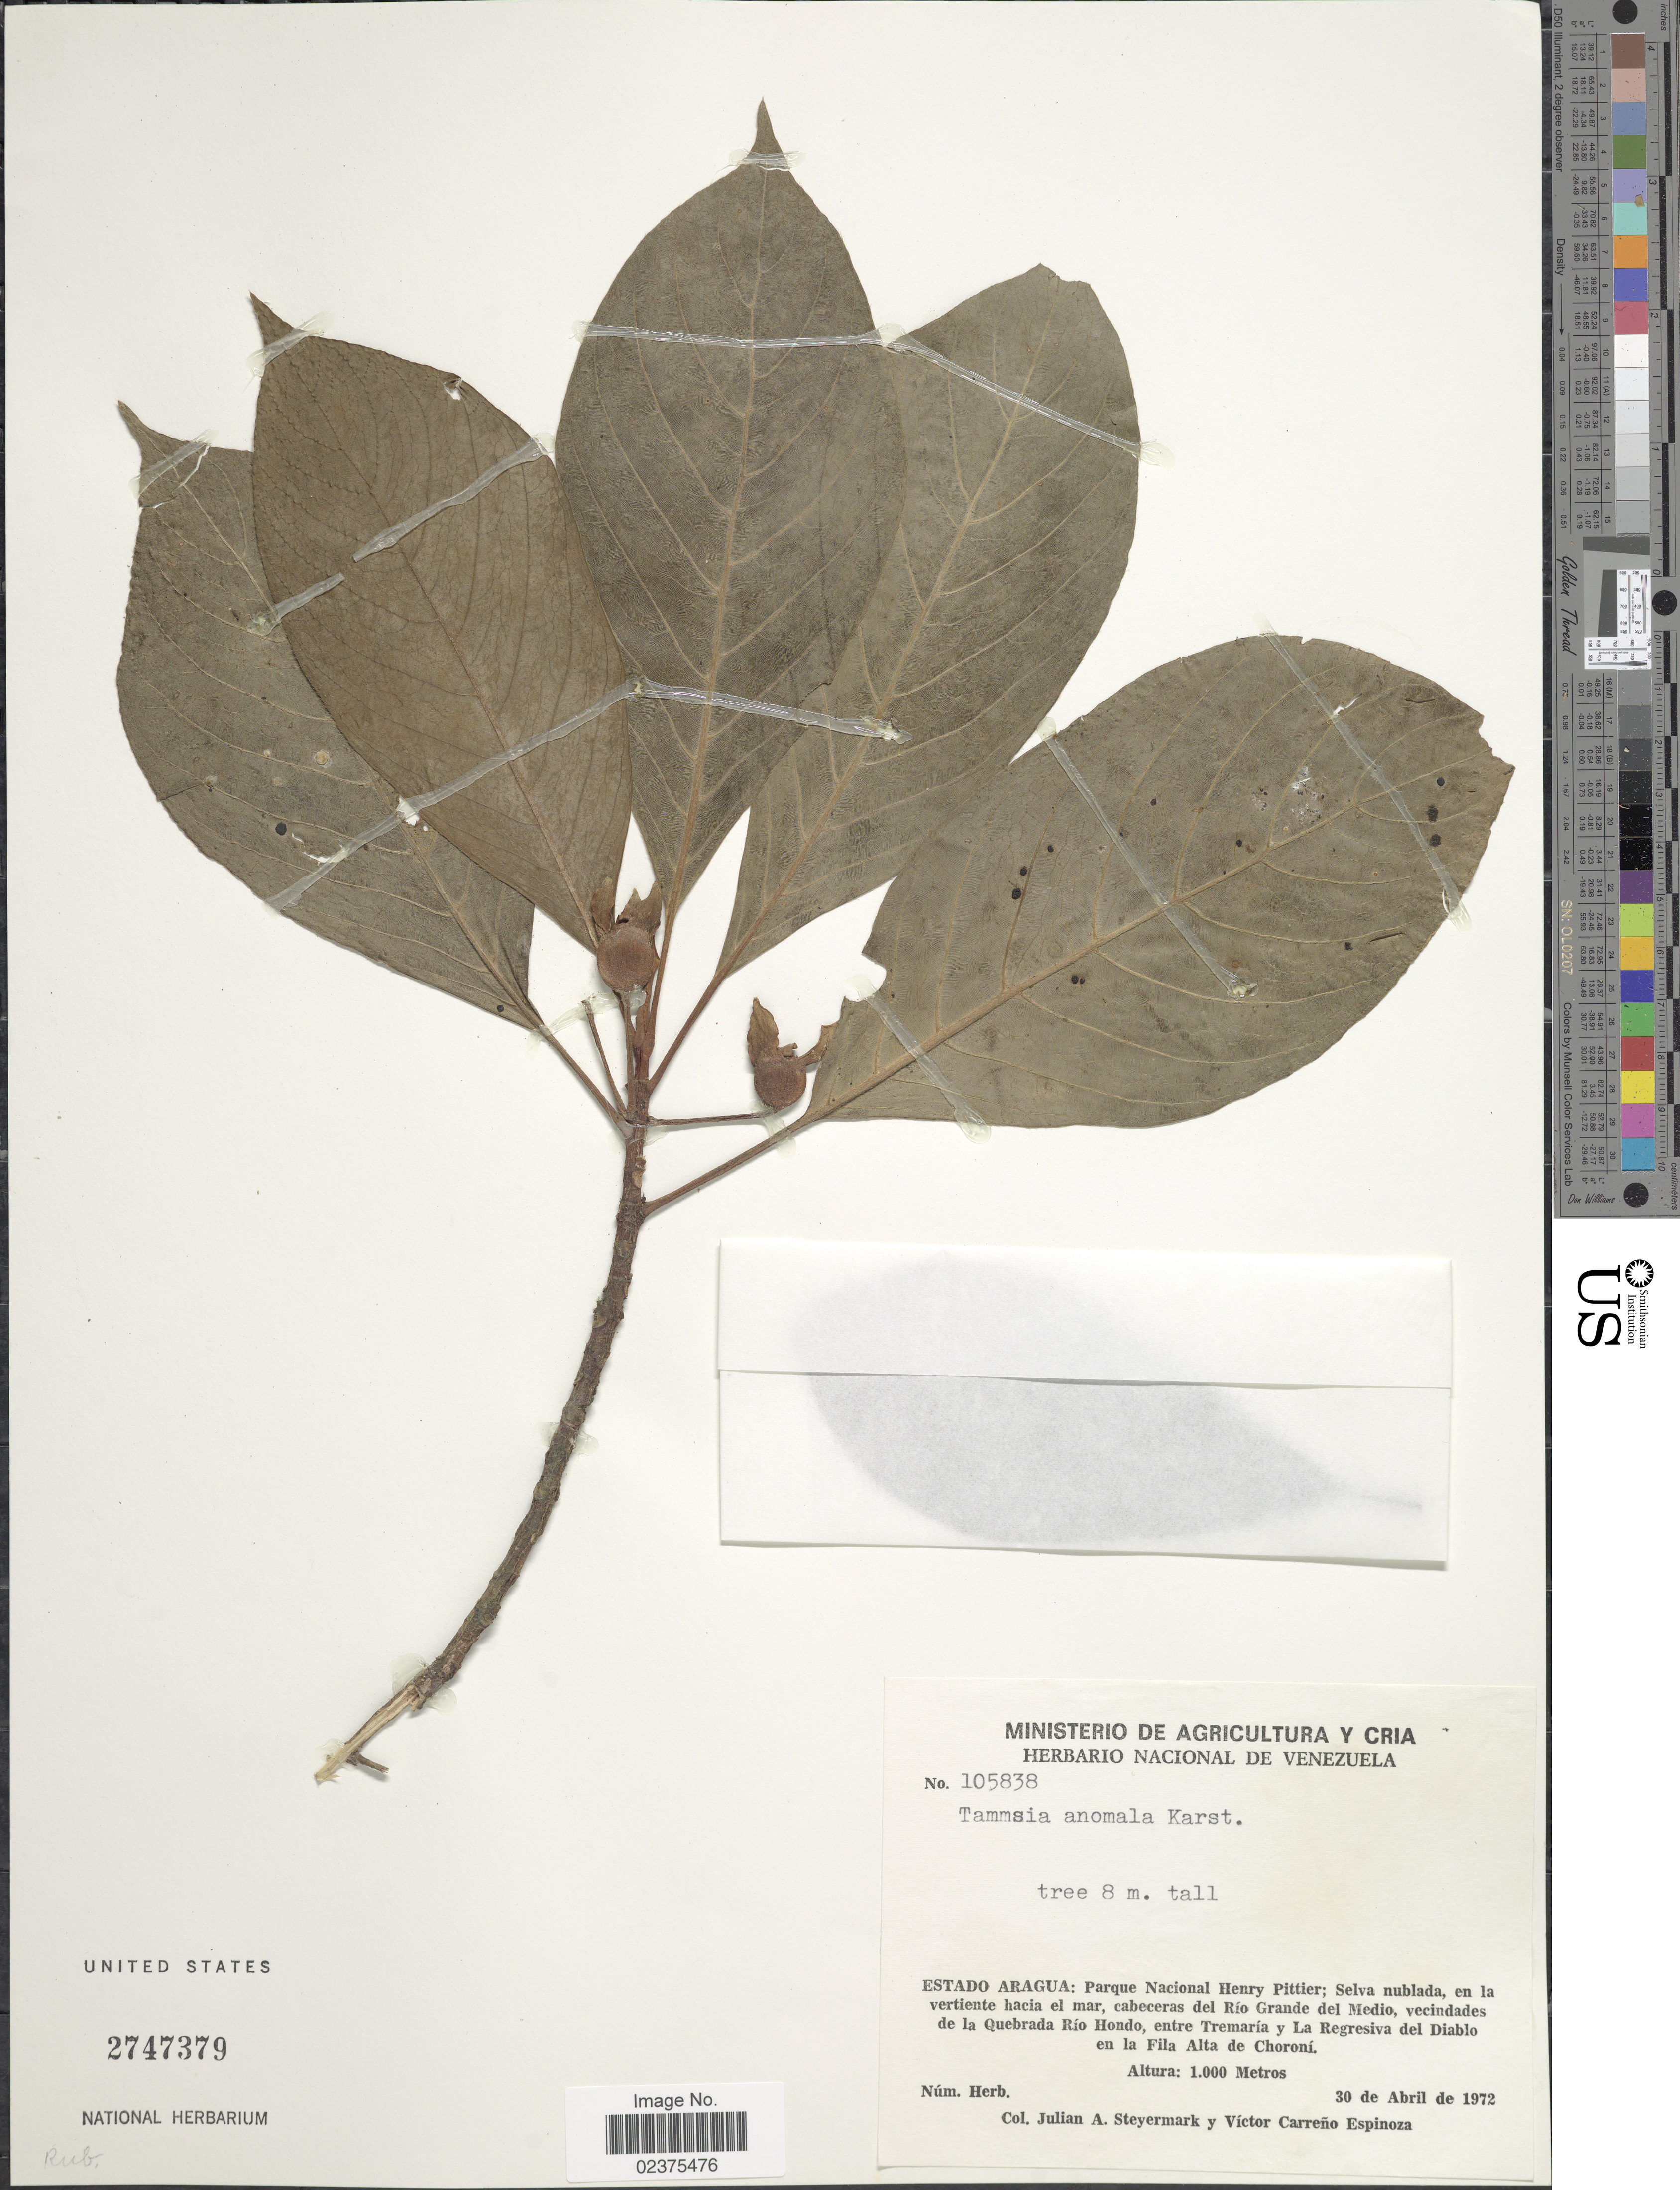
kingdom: Plantae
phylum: Tracheophyta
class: Magnoliopsida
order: Gentianales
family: Rubiaceae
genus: Tammsia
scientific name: Tammsia anomala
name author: (H. Karst.) H. Karst.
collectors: J. Steyermark & V. Carreño E.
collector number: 105838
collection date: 1972-04-30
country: Venezuela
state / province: Aragua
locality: Estado Aragua: Parque Nacional Henry Pittier: Selva nublada, en la vertiente hacia el mar, cabeceres del Rio Grande del Medio, vecindades, de la Quebrada Rio Hondo, entre Tremaria y La Regresiva del Diablo en la Fila Alta de Choroni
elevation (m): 1000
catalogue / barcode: US 2747379